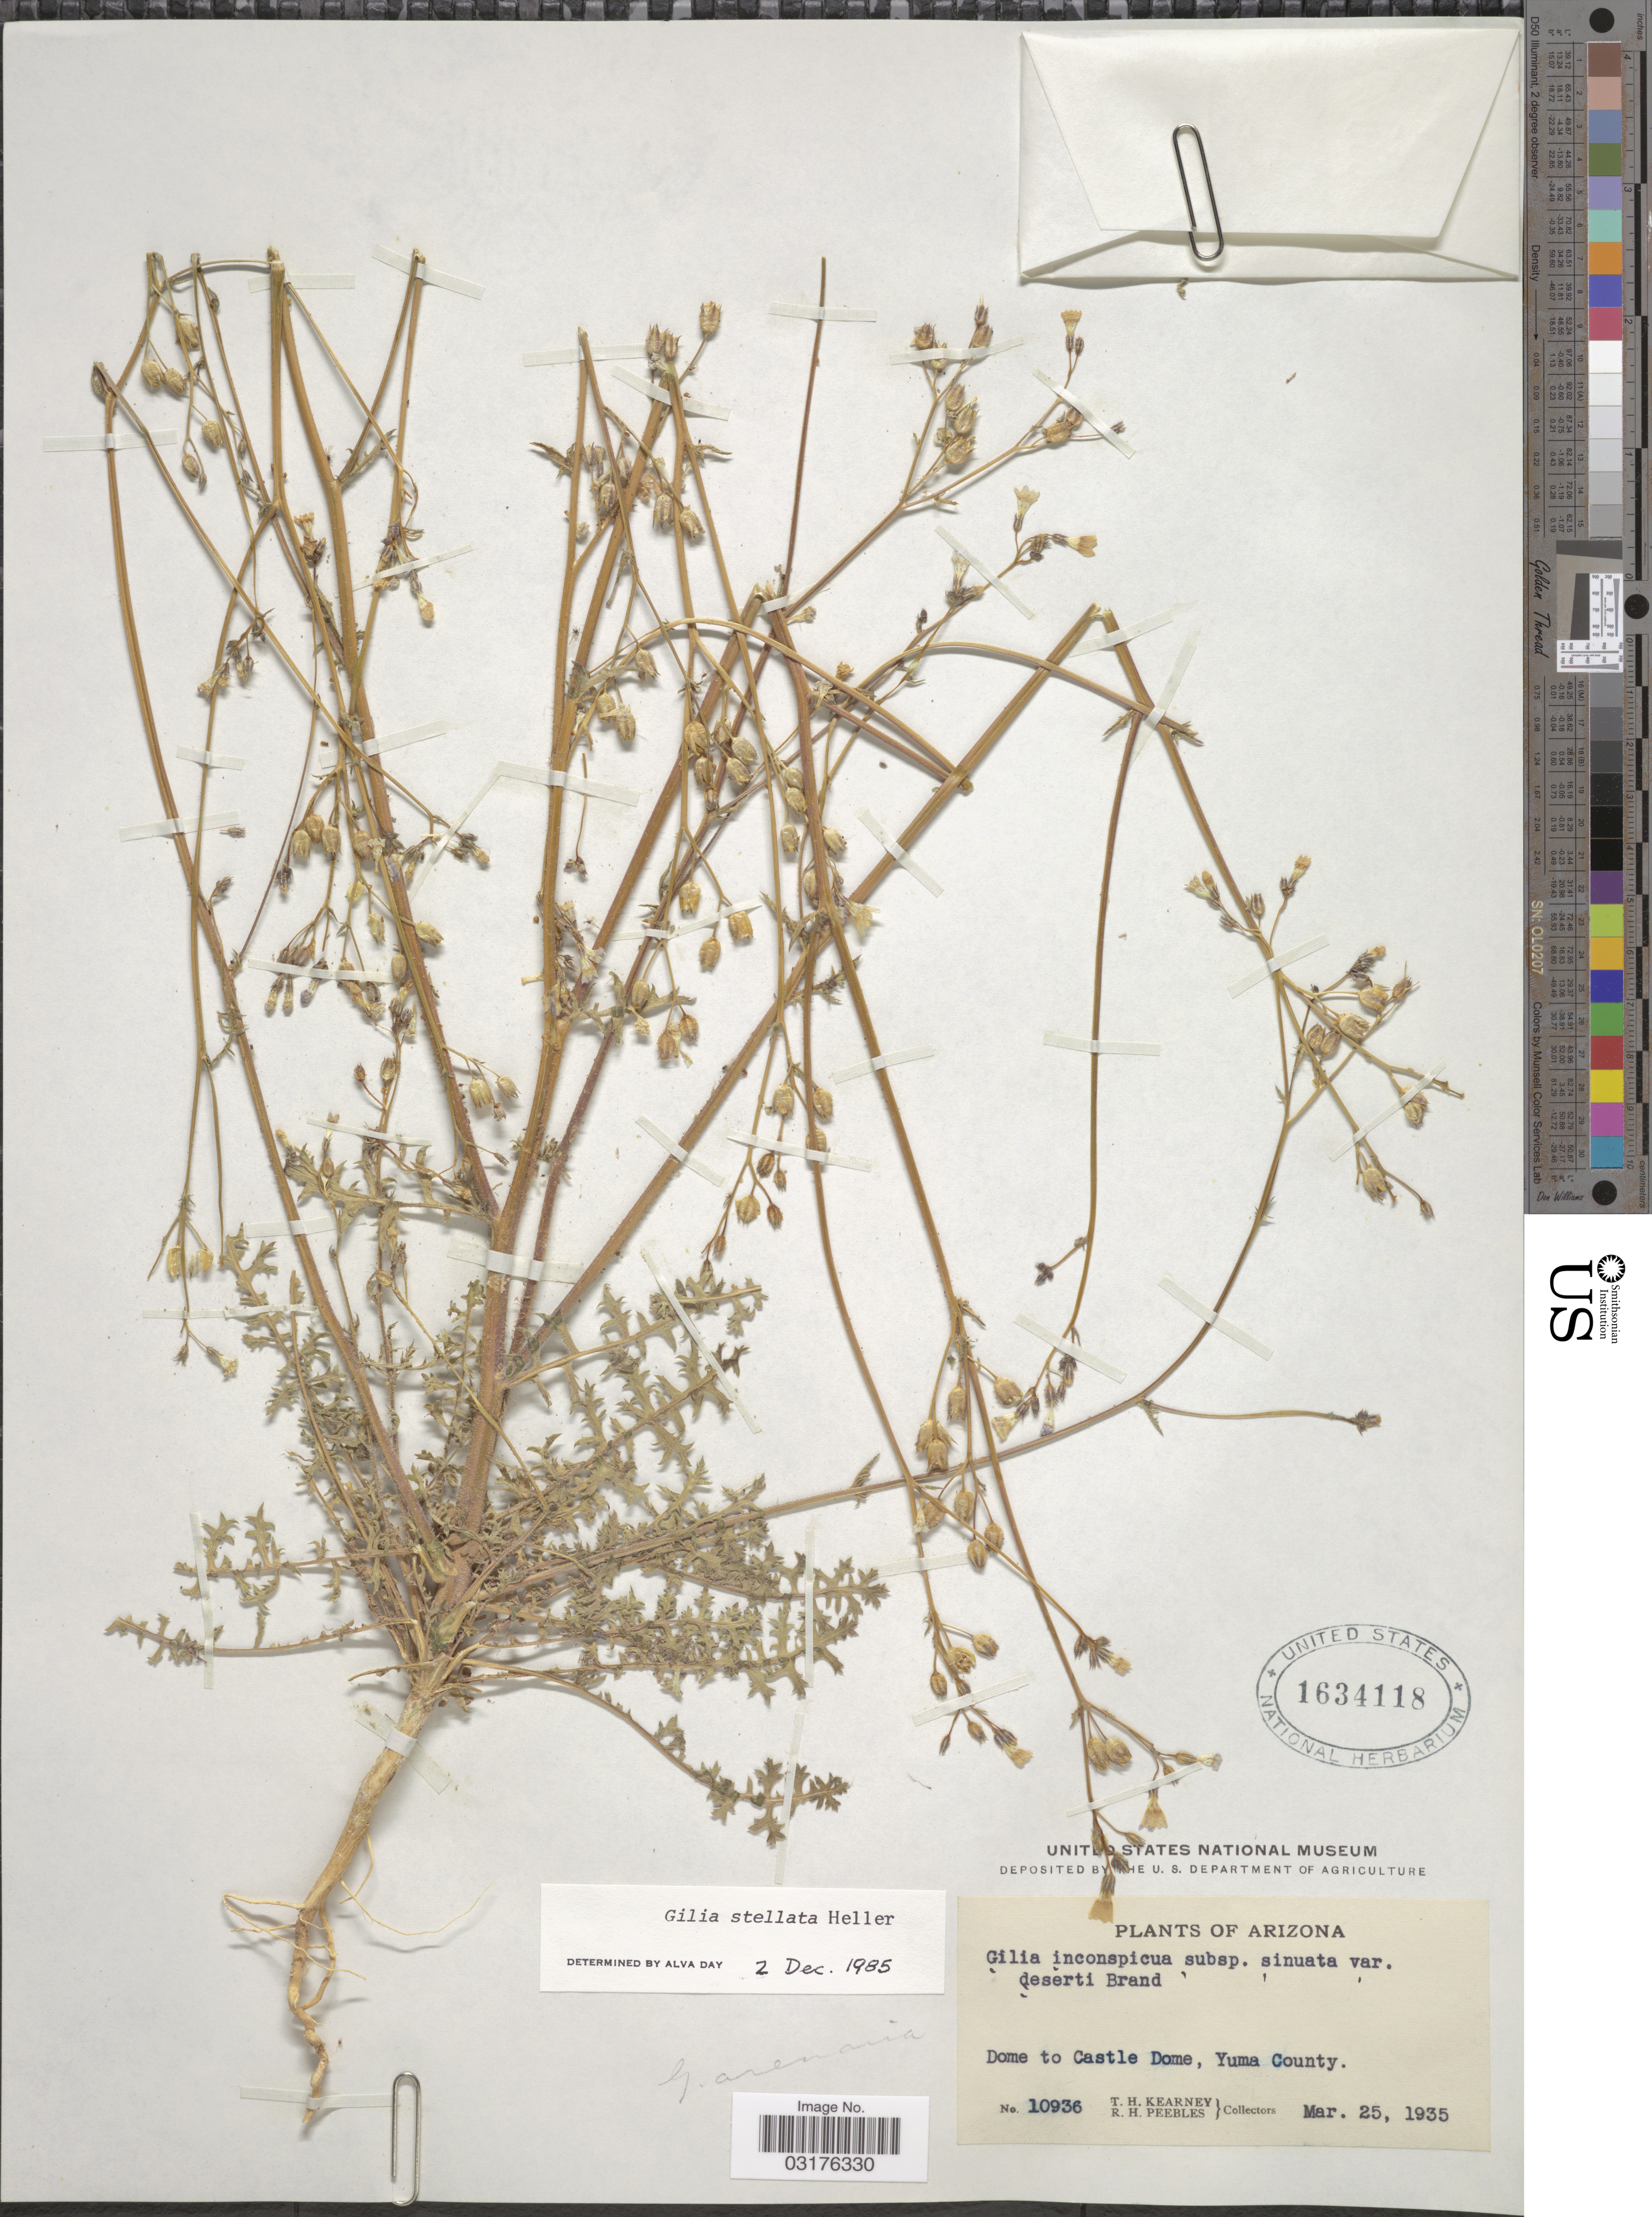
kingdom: Plantae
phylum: Tracheophyta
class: Magnoliopsida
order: Ericales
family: Polemoniaceae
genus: Gilia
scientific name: Gilia stellata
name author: A. Heller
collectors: T. H. Kearney & R. H. Peebles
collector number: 10936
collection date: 1935-03-25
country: United States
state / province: Arizona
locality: Dome to Castle Dome, Yuma County.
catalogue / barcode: US 1634118